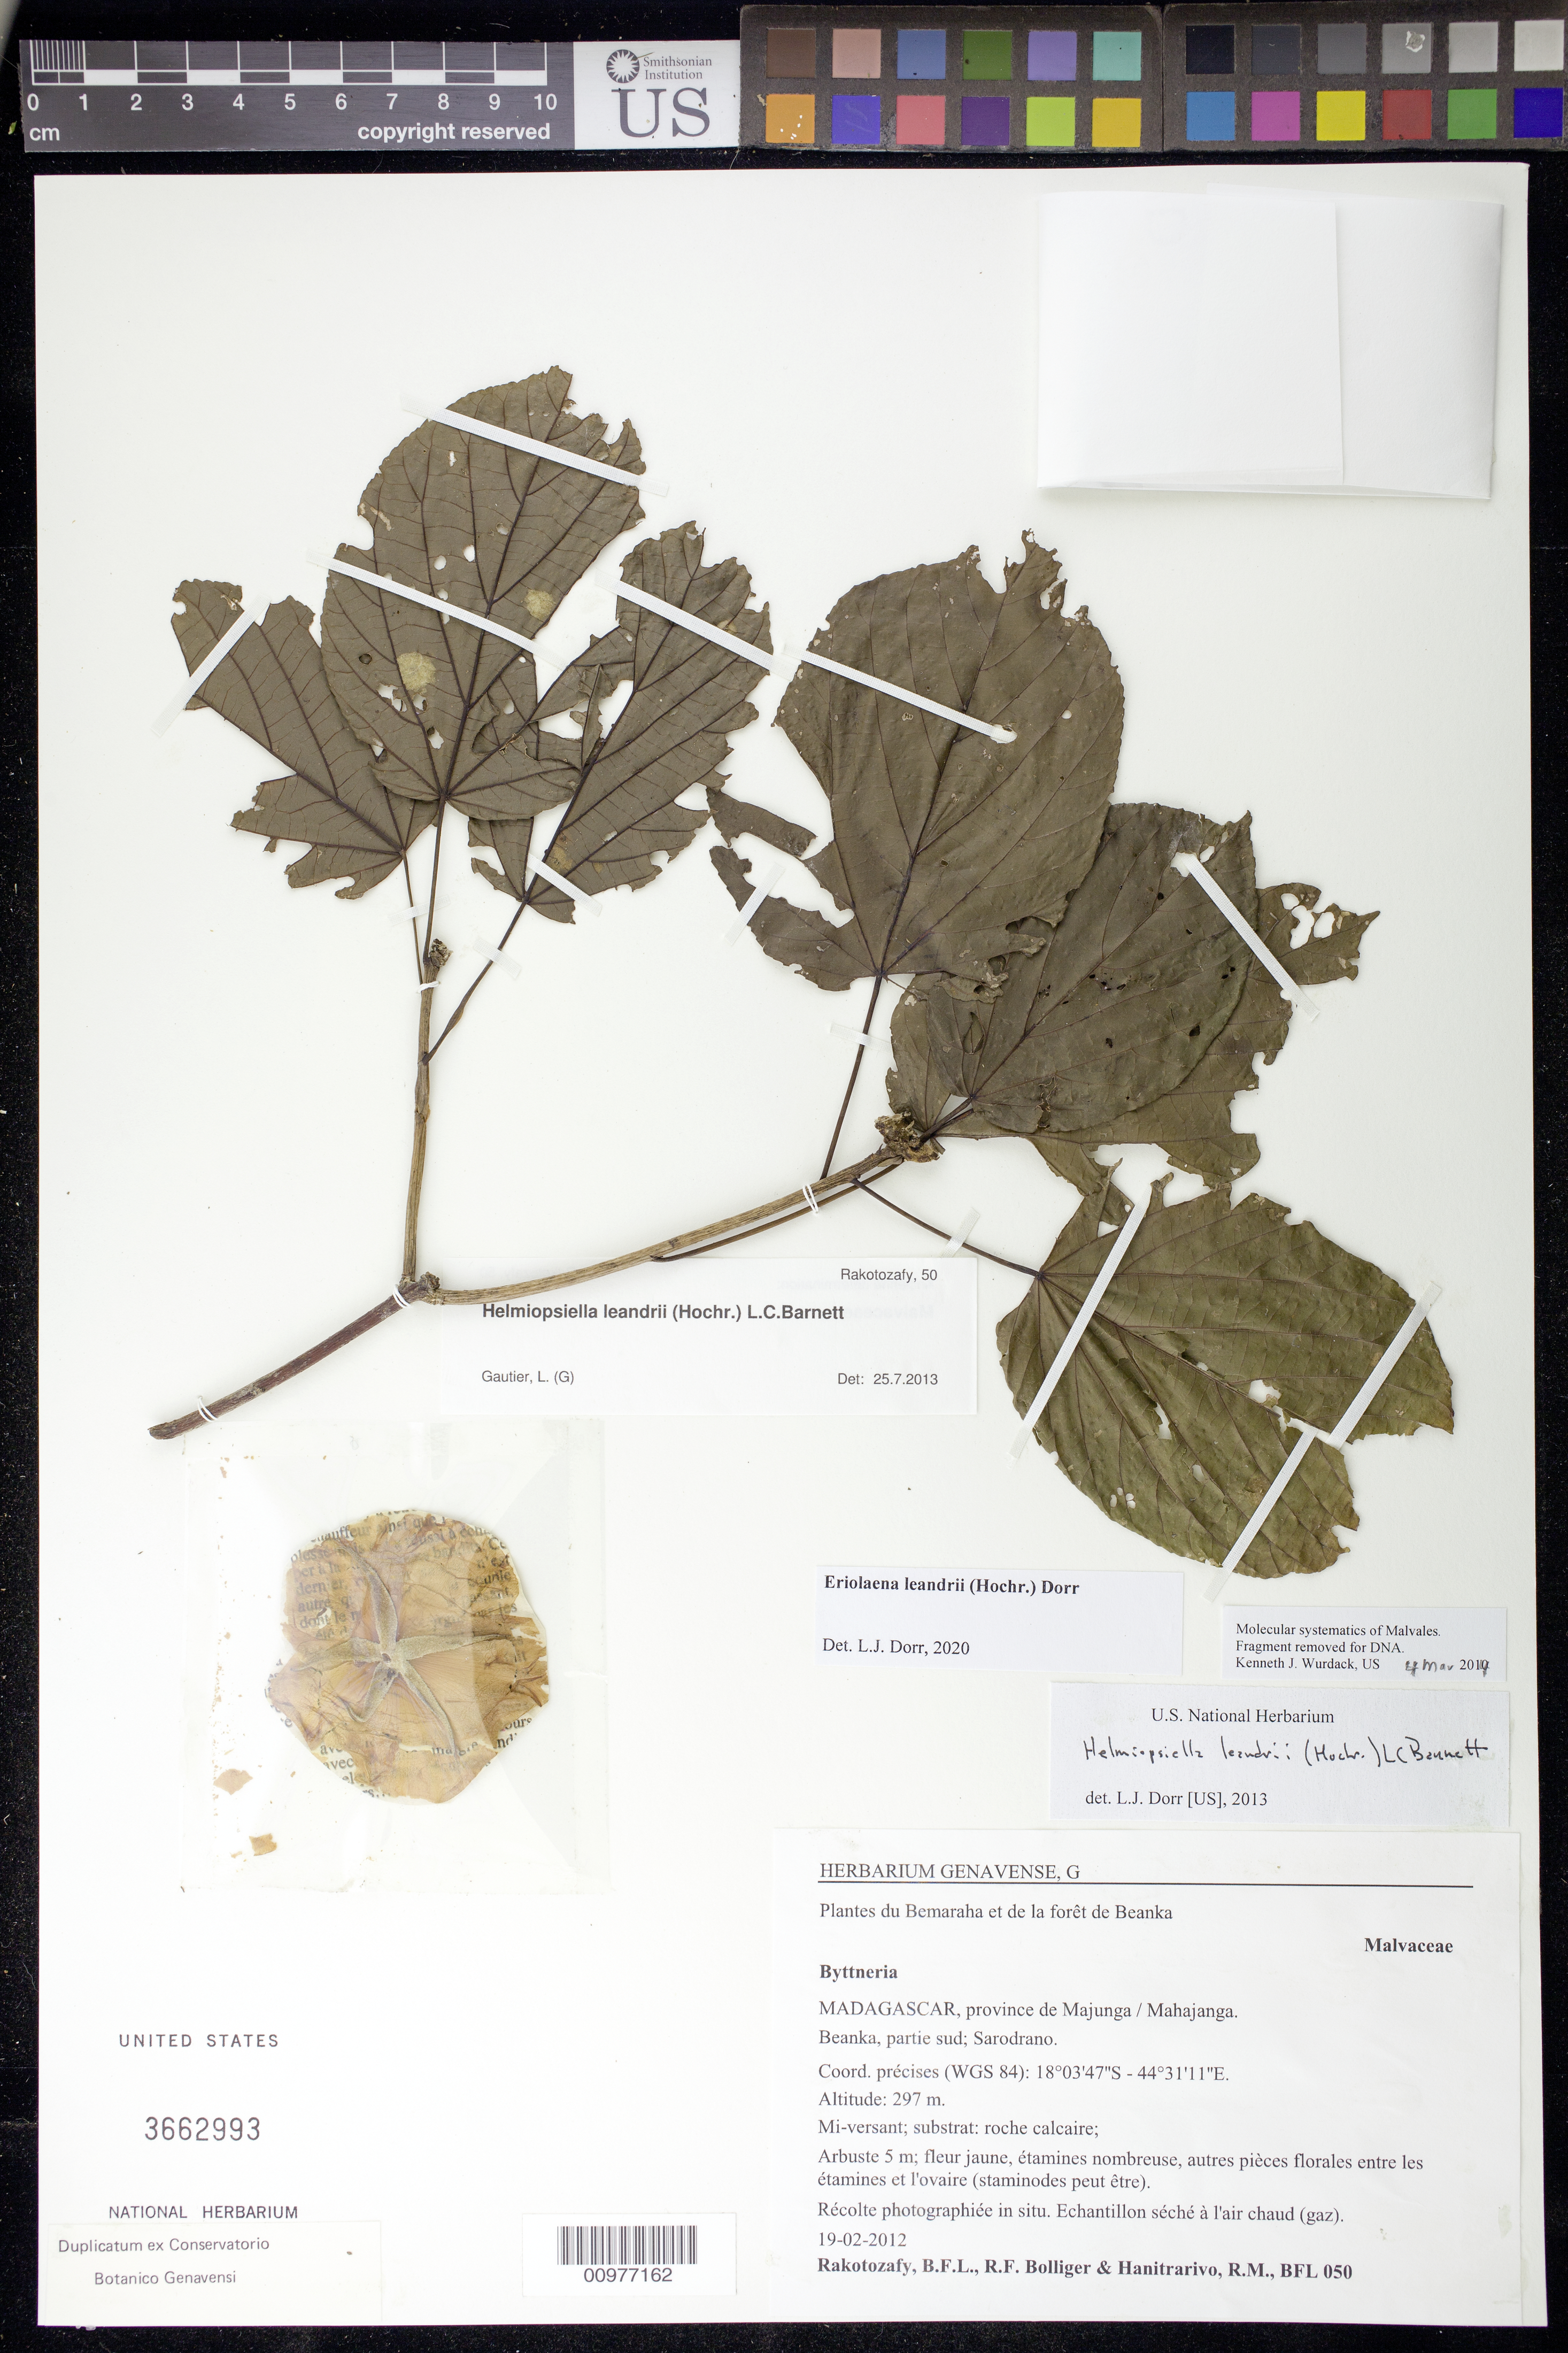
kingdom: Plantae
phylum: Tracheophyta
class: Magnoliopsida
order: Malvales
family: Malvaceae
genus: Eriolaena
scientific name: Eriolaena leandrii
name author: (Hochr.) Dorr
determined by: Dorr, L. J., (BOT), Smithsonian Institution - National Museum of Natural History (UNITED STATES)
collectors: B. Rakotozafy, R. Bolliger & R. Hanitrarivo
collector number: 50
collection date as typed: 19 Feb 2012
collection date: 2012-02-19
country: Madagascar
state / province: Melaky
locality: partie sud; Sarodrano. Beanka.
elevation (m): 297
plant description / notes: Echantillon seche a l'air chaud (gaz)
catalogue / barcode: US 3662993